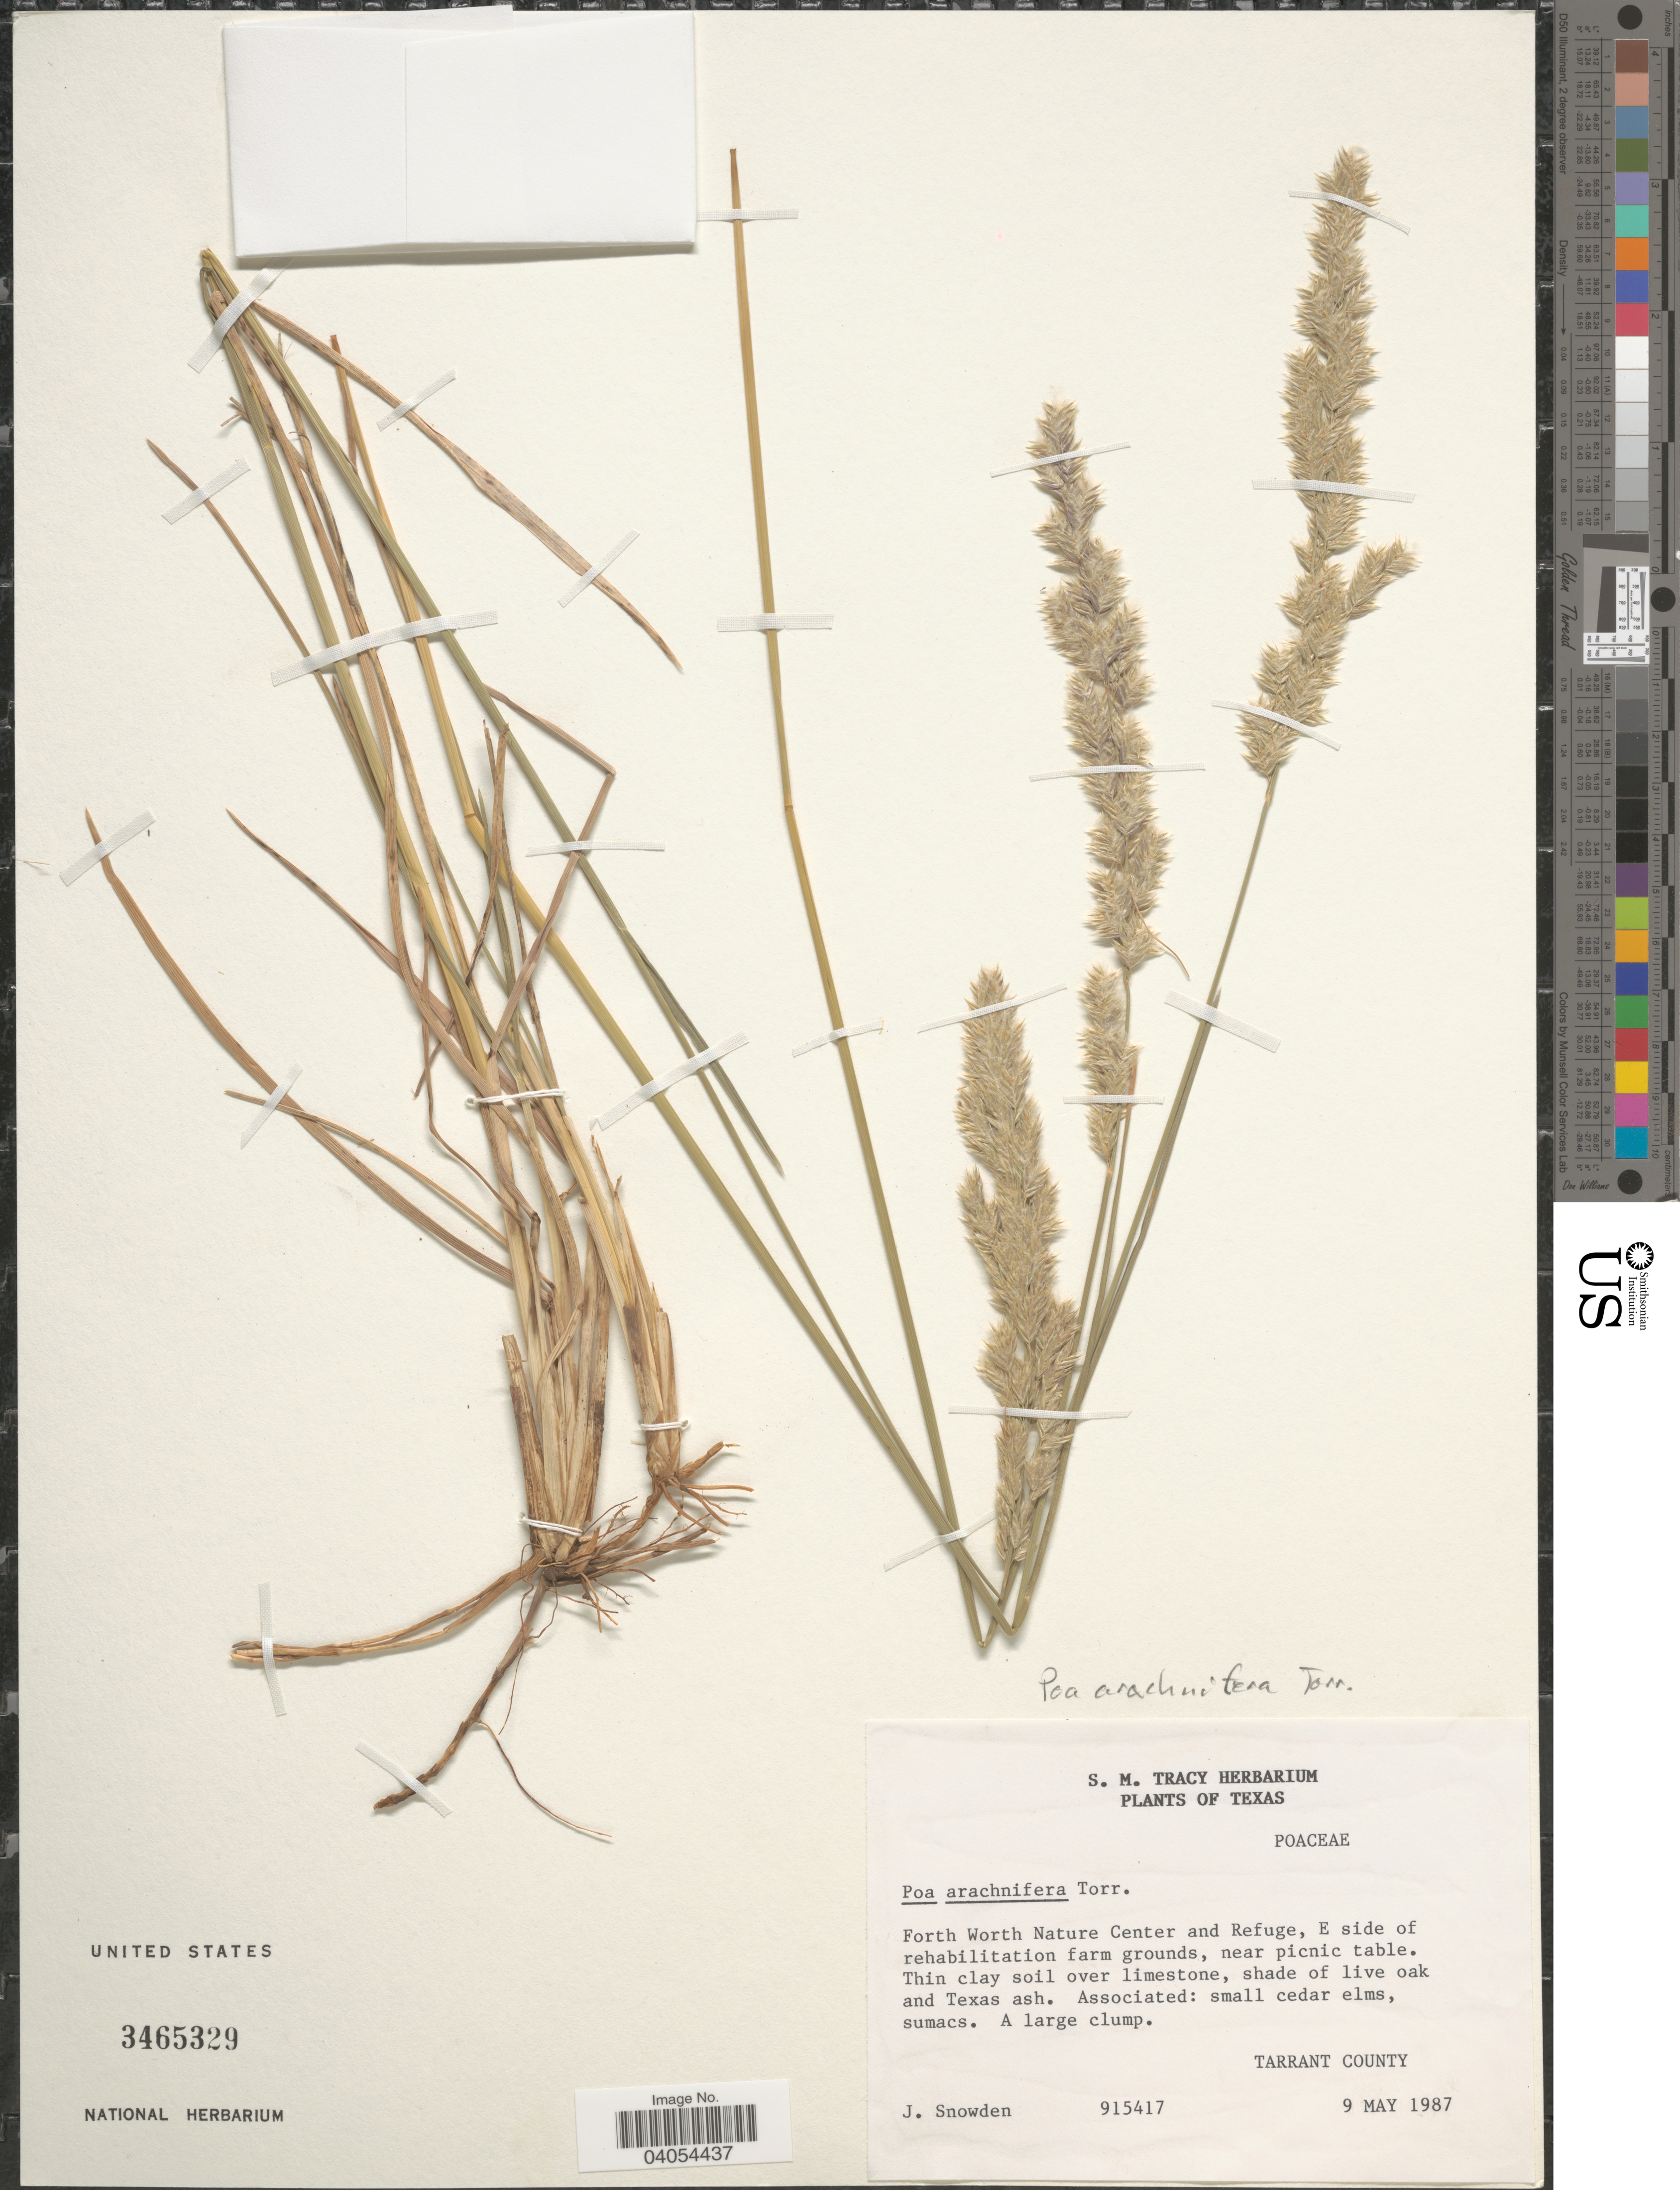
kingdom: Plantae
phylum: Tracheophyta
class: Liliopsida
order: Poales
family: Poaceae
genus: Poa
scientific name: Poa arachnifera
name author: Torr.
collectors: J. Snowden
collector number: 915417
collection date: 1987-05-09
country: United States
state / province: Texas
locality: Forth Worth Nature Center and Refuge, E side of rehabilitation farm grounds, near picnic table. Tarrant County.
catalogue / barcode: US 3465329